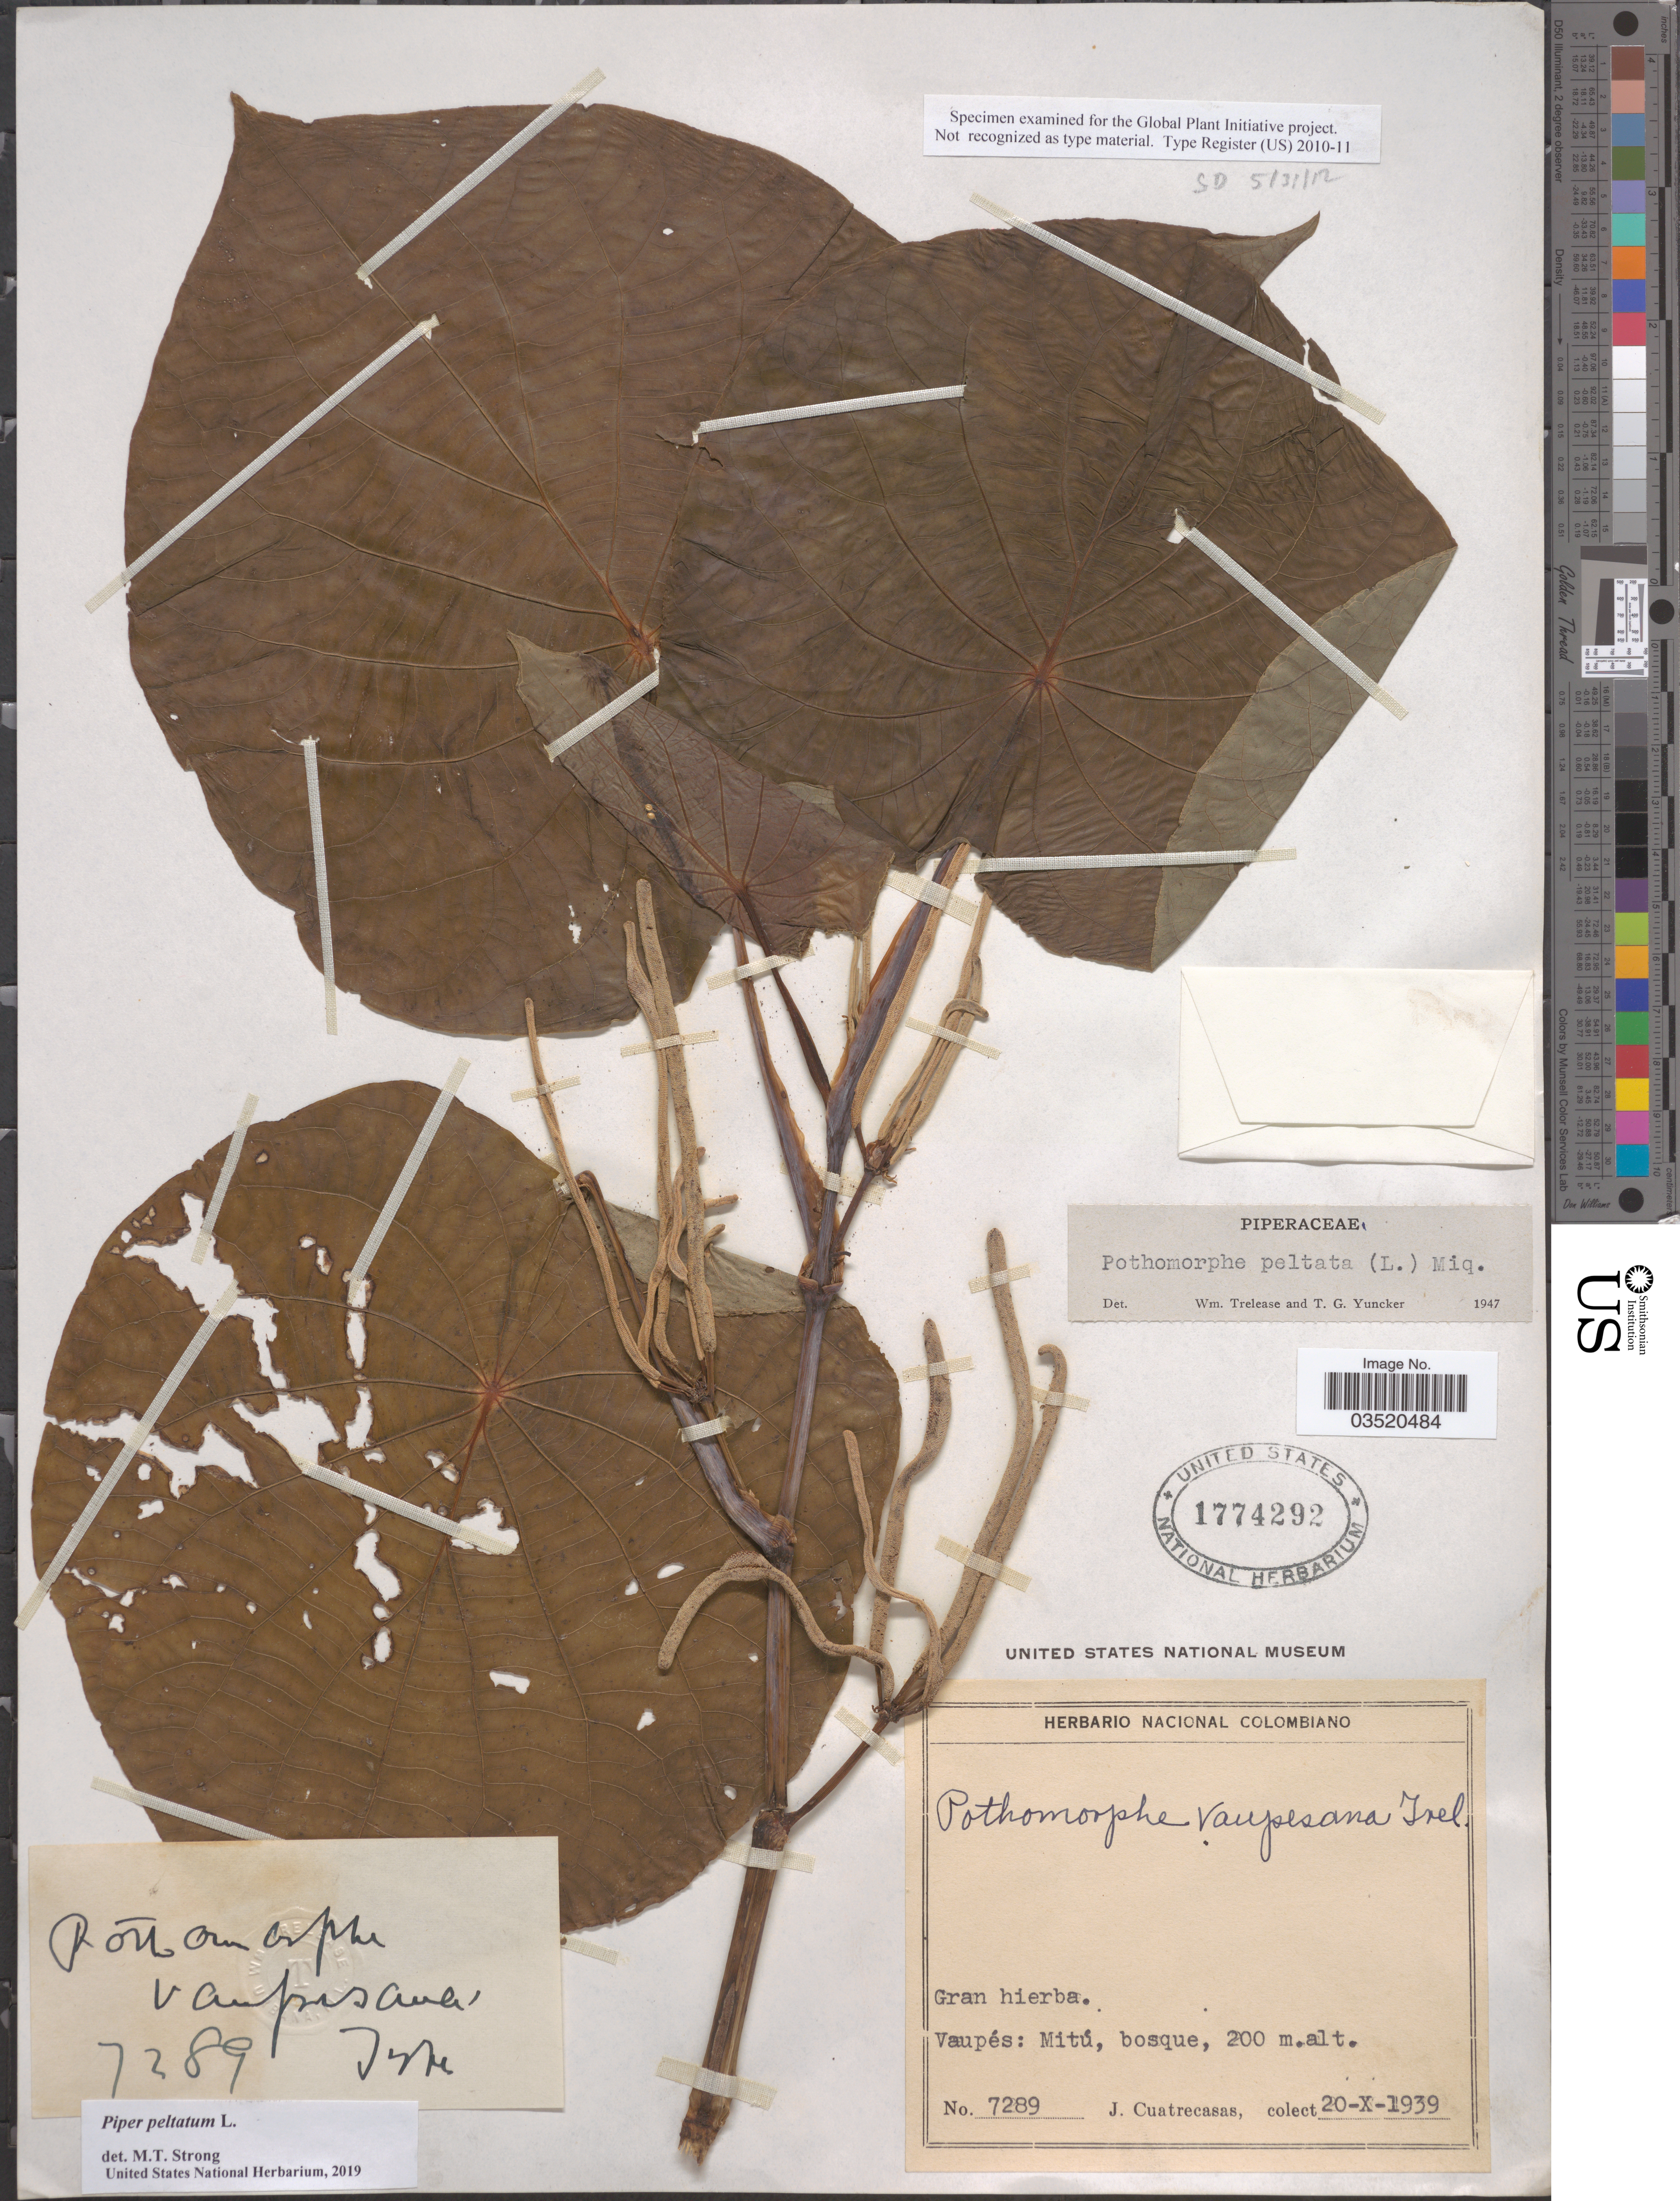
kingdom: Plantae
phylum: Tracheophyta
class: Magnoliopsida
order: Piperales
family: Piperaceae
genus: Piper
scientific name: Piper peltatum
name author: L.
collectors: J. Cuatrecasas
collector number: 7289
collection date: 1939-10-20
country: Colombia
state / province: Vaupés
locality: Mitú.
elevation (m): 200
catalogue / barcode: US 1774292